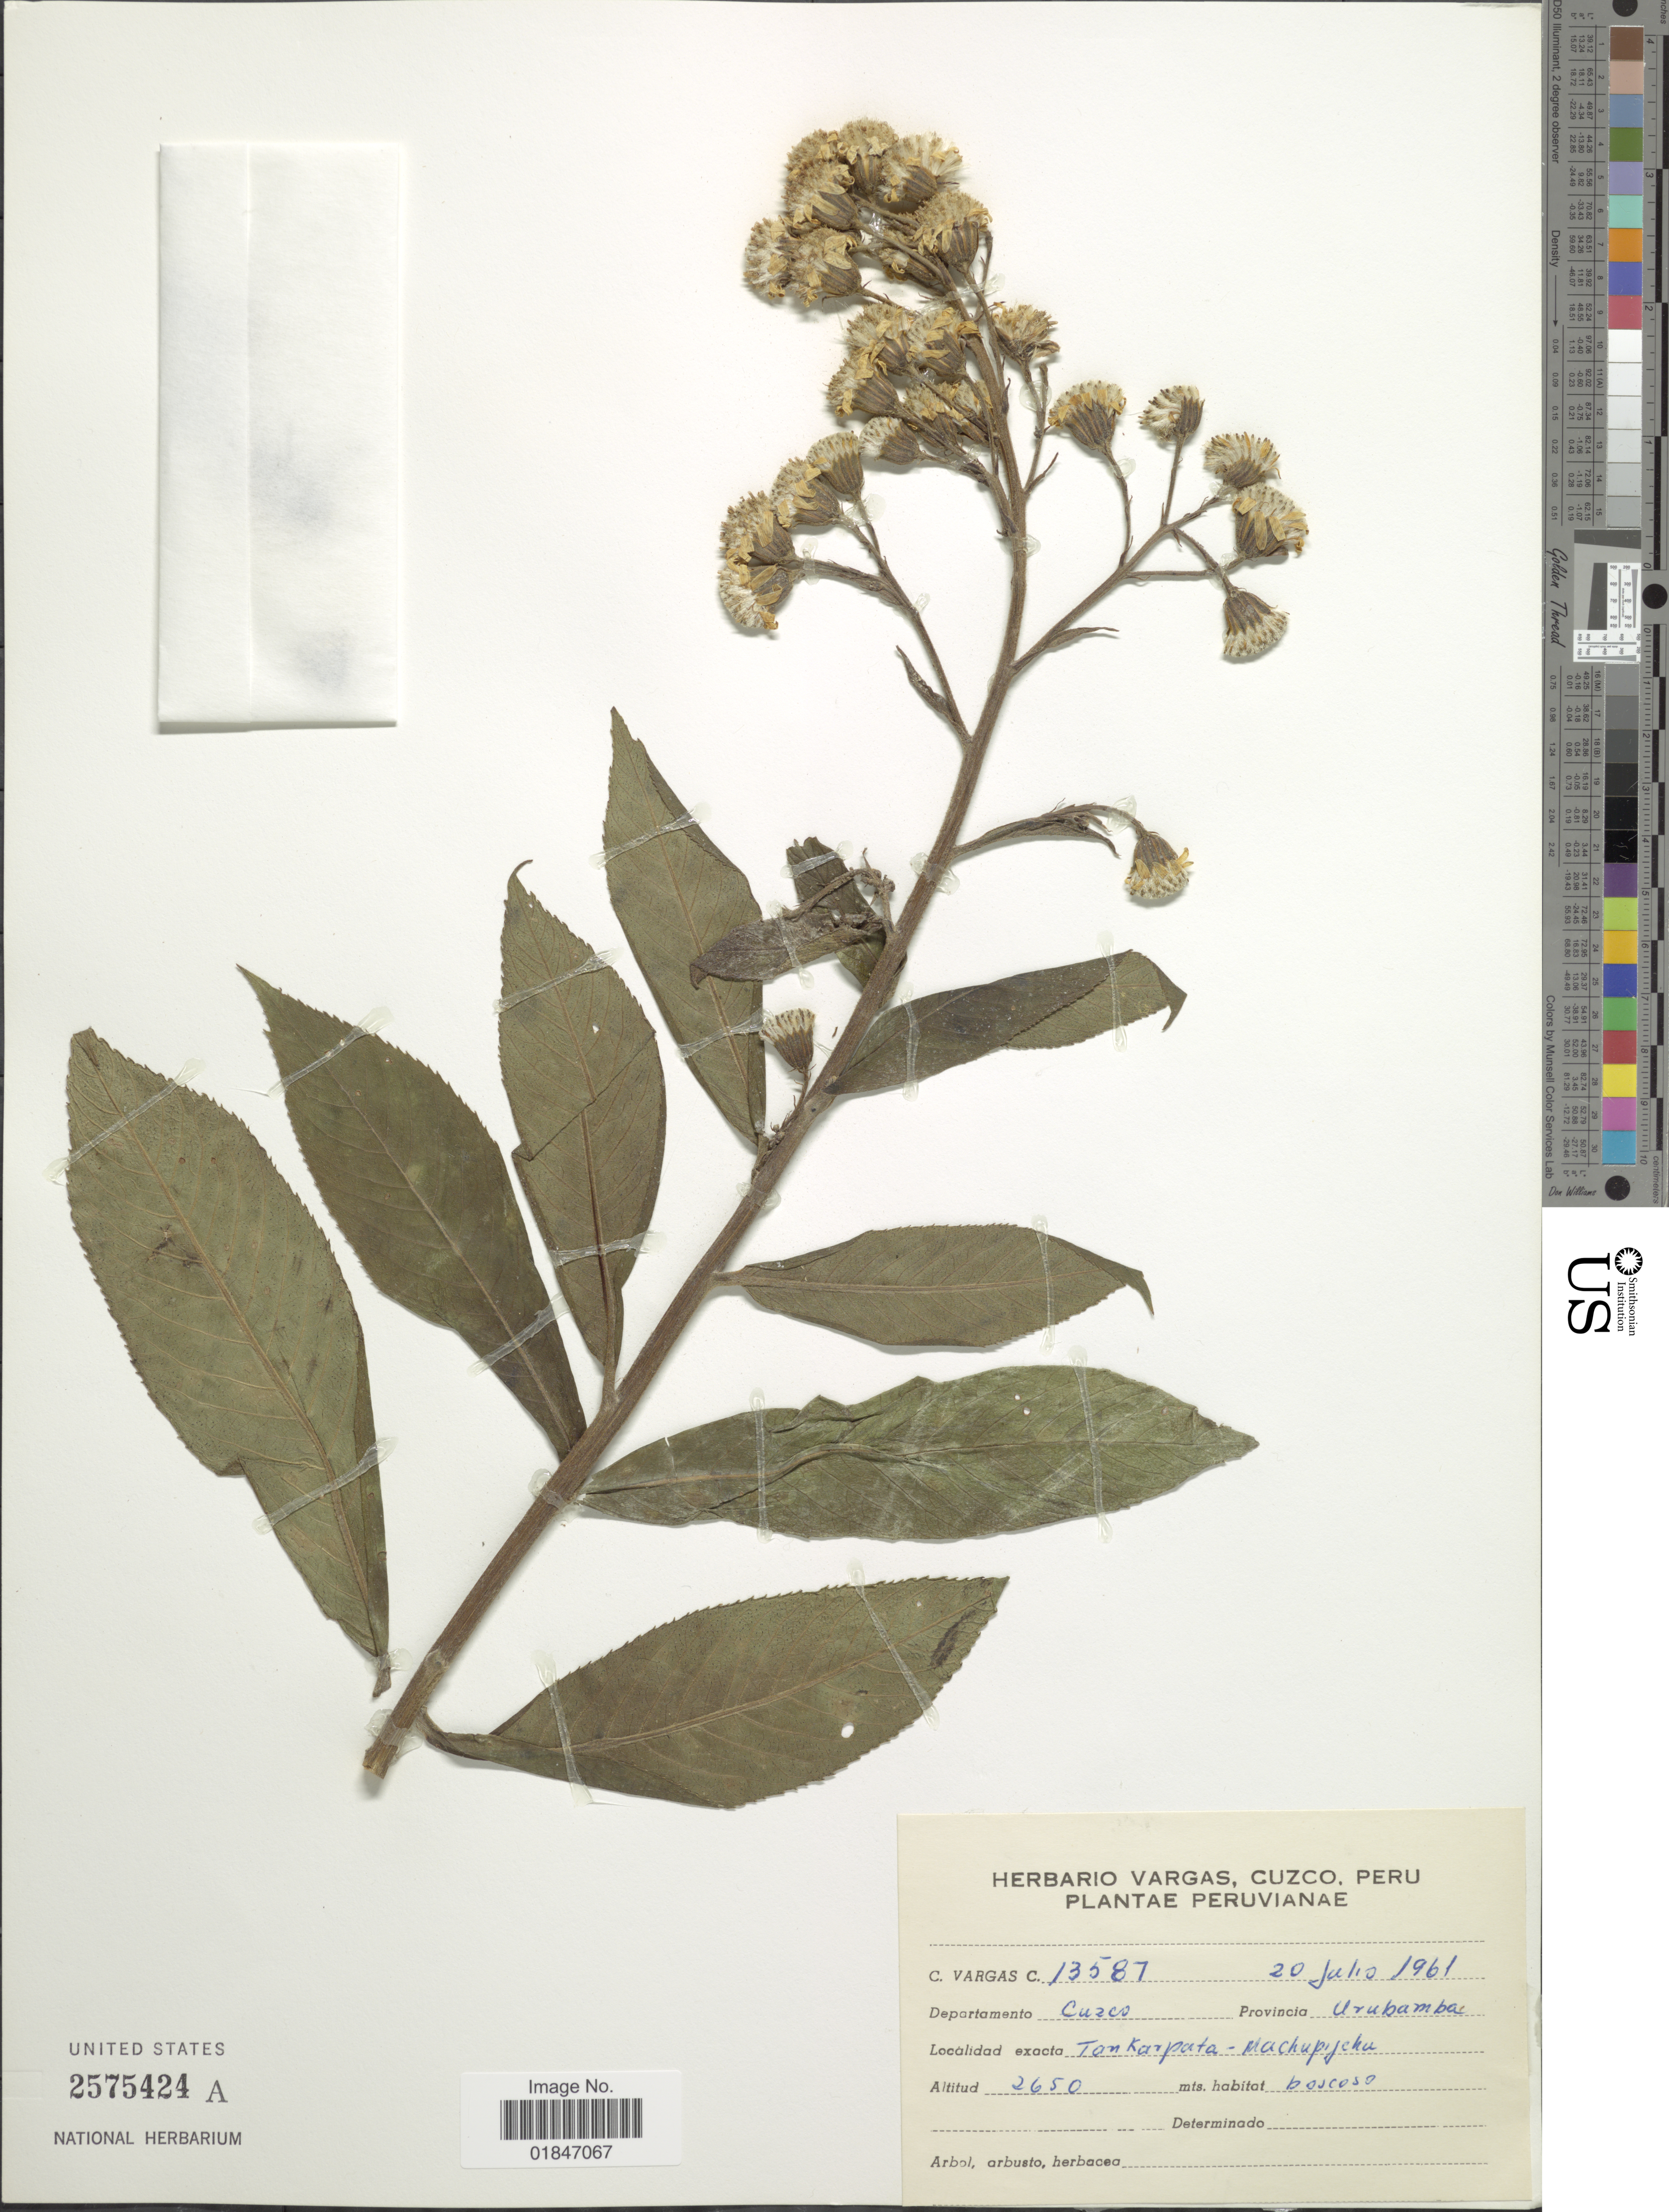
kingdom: Plantae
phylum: Tracheophyta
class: Magnoliopsida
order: Asterales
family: Asteraceae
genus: Dendrophorbium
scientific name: Dendrophorbium vargasii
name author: (Cabrera) H. Beltran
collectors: C. Vargas Calderón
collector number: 13587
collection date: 1961-07-20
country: Peru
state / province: Cusco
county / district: Urubamba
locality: Tankarpata - Machupicchu.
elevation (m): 2650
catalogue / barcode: US 2575424A